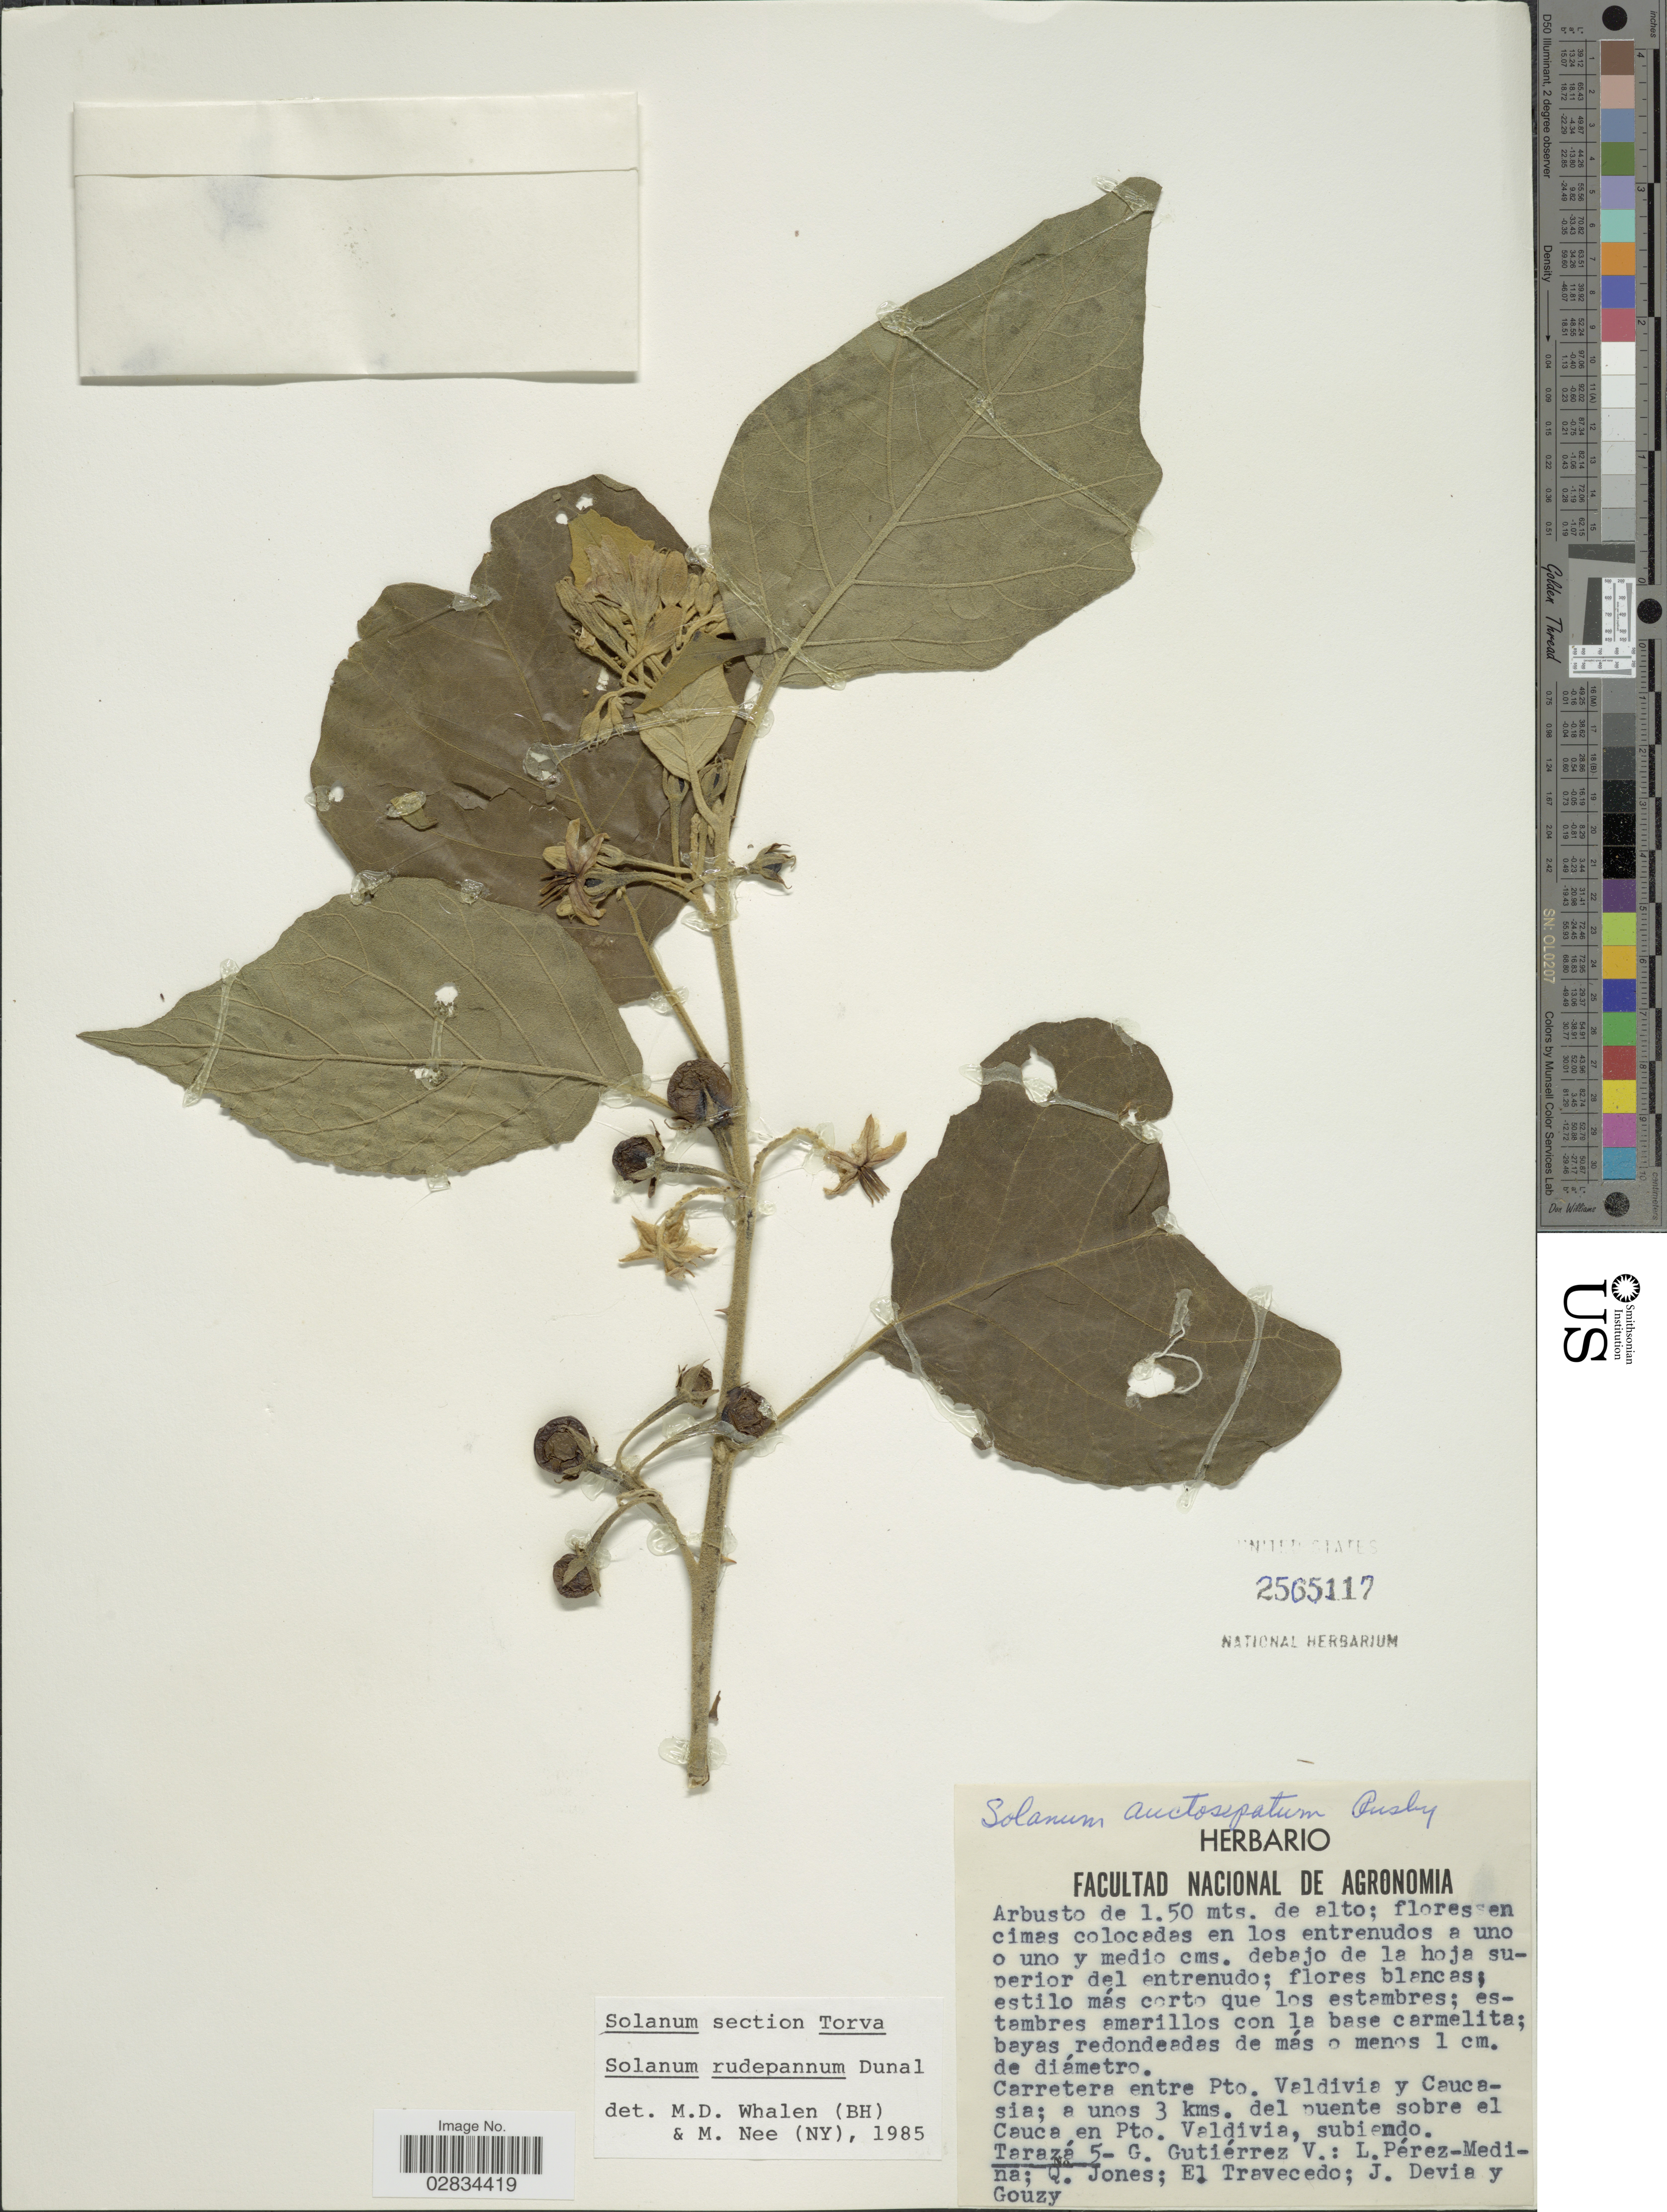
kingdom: Plantae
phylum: Tracheophyta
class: Magnoliopsida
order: Solanales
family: Solanaceae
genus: Solanum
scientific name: Solanum rudepannum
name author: Dunal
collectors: G. Gutiérrez V., L. Pérez-Medina, Q. Jones, E. Travecedo & et al.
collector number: Tarazá5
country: Colombia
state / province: Cauca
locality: Carretera entre Pto. Valdivia y Cauca-sia; a unos 3 kms. del puente sobre el Cauca en Pto. Valdivia, subiendo.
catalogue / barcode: US 2565117